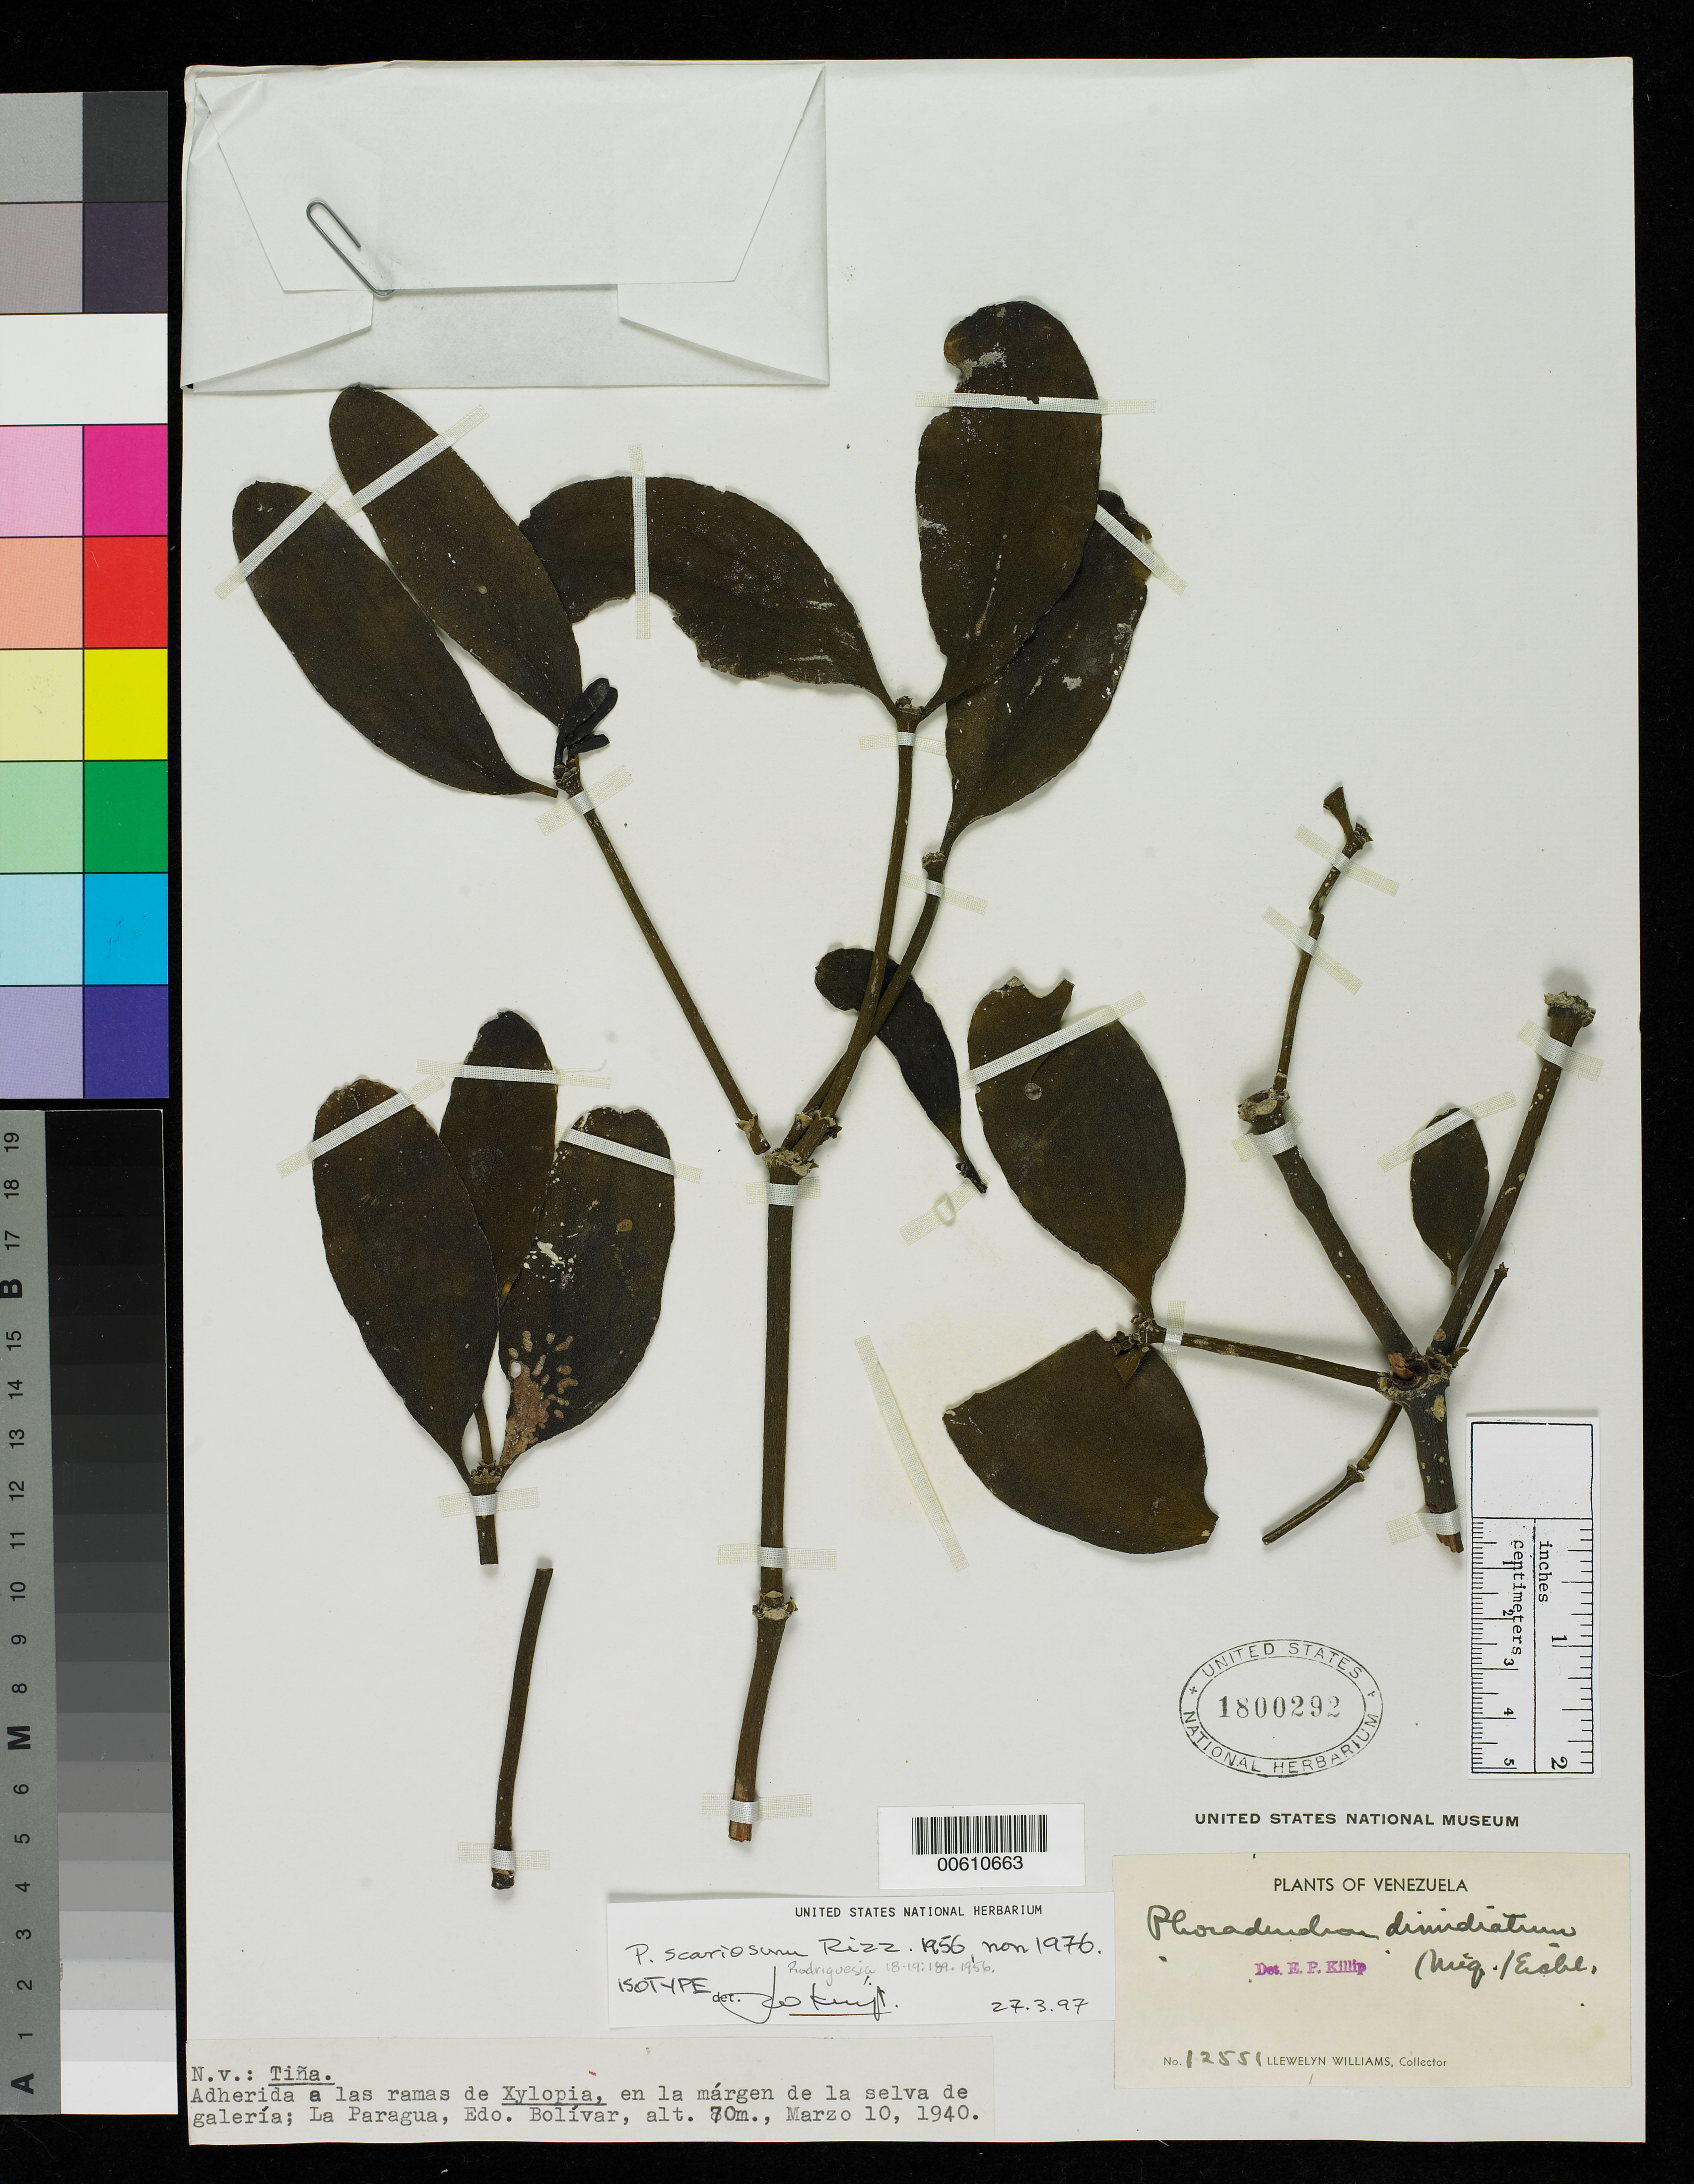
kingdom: Plantae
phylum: Tracheophyta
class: Magnoliopsida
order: Santalales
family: Viscaceae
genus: Phoradendron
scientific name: Phoradendron scariosum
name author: Rizzini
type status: Isotype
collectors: Ll. Williams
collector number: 12551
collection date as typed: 10 Mar 1940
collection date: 1940-03-10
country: Venezuela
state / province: Bolivar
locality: La Paragua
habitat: Adherida a las ramas de Xylopia, en la márgen de la selva de galería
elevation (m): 70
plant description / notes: Common name: Tiña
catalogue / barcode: US 1800292